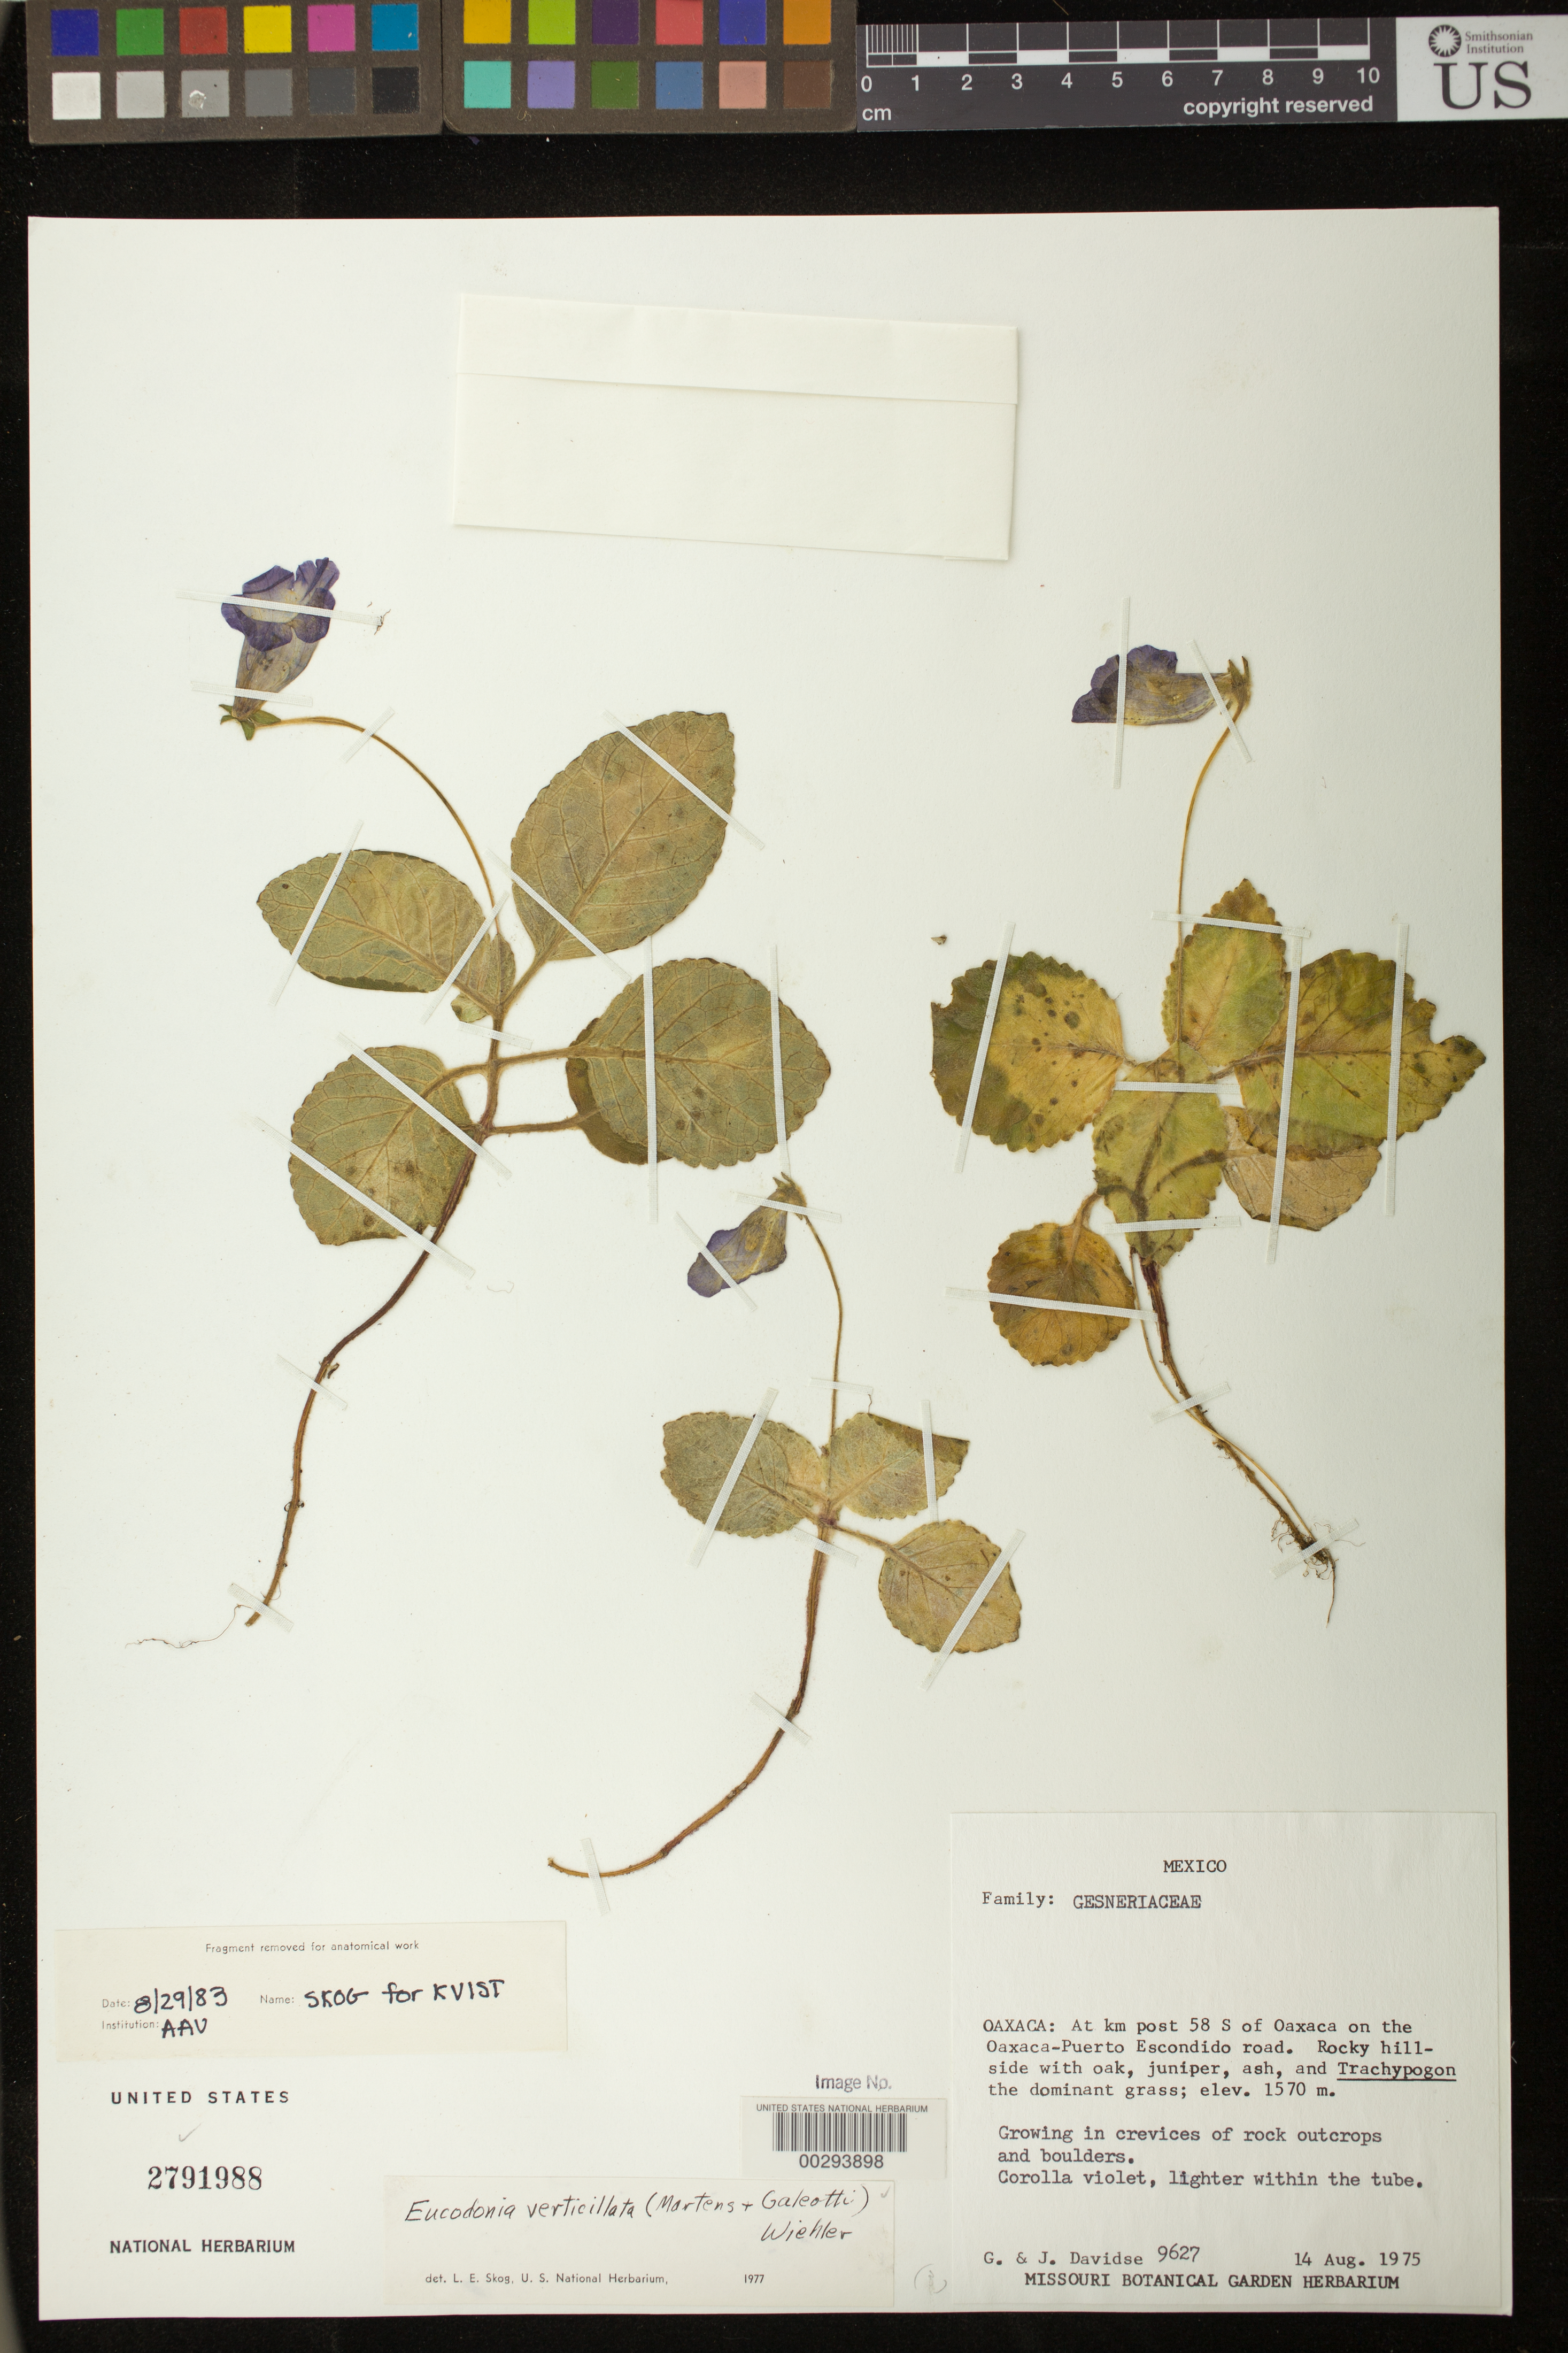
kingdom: Plantae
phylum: Tracheophyta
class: Magnoliopsida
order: Lamiales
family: Gesneriaceae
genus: Eucodonia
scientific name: Eucodonia verticillata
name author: (M. Martens & Galeotti) Wiehler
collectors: G. Davidse & J. Davidse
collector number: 9627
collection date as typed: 14 Aug 1975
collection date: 1975-08-14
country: Mexico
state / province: Oaxaca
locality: At km post 58 S of Oaxaca on the Oaxaca-Puerto Escondido road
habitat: Crevices of rock outcrops and boulders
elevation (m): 1570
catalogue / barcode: US 2791988